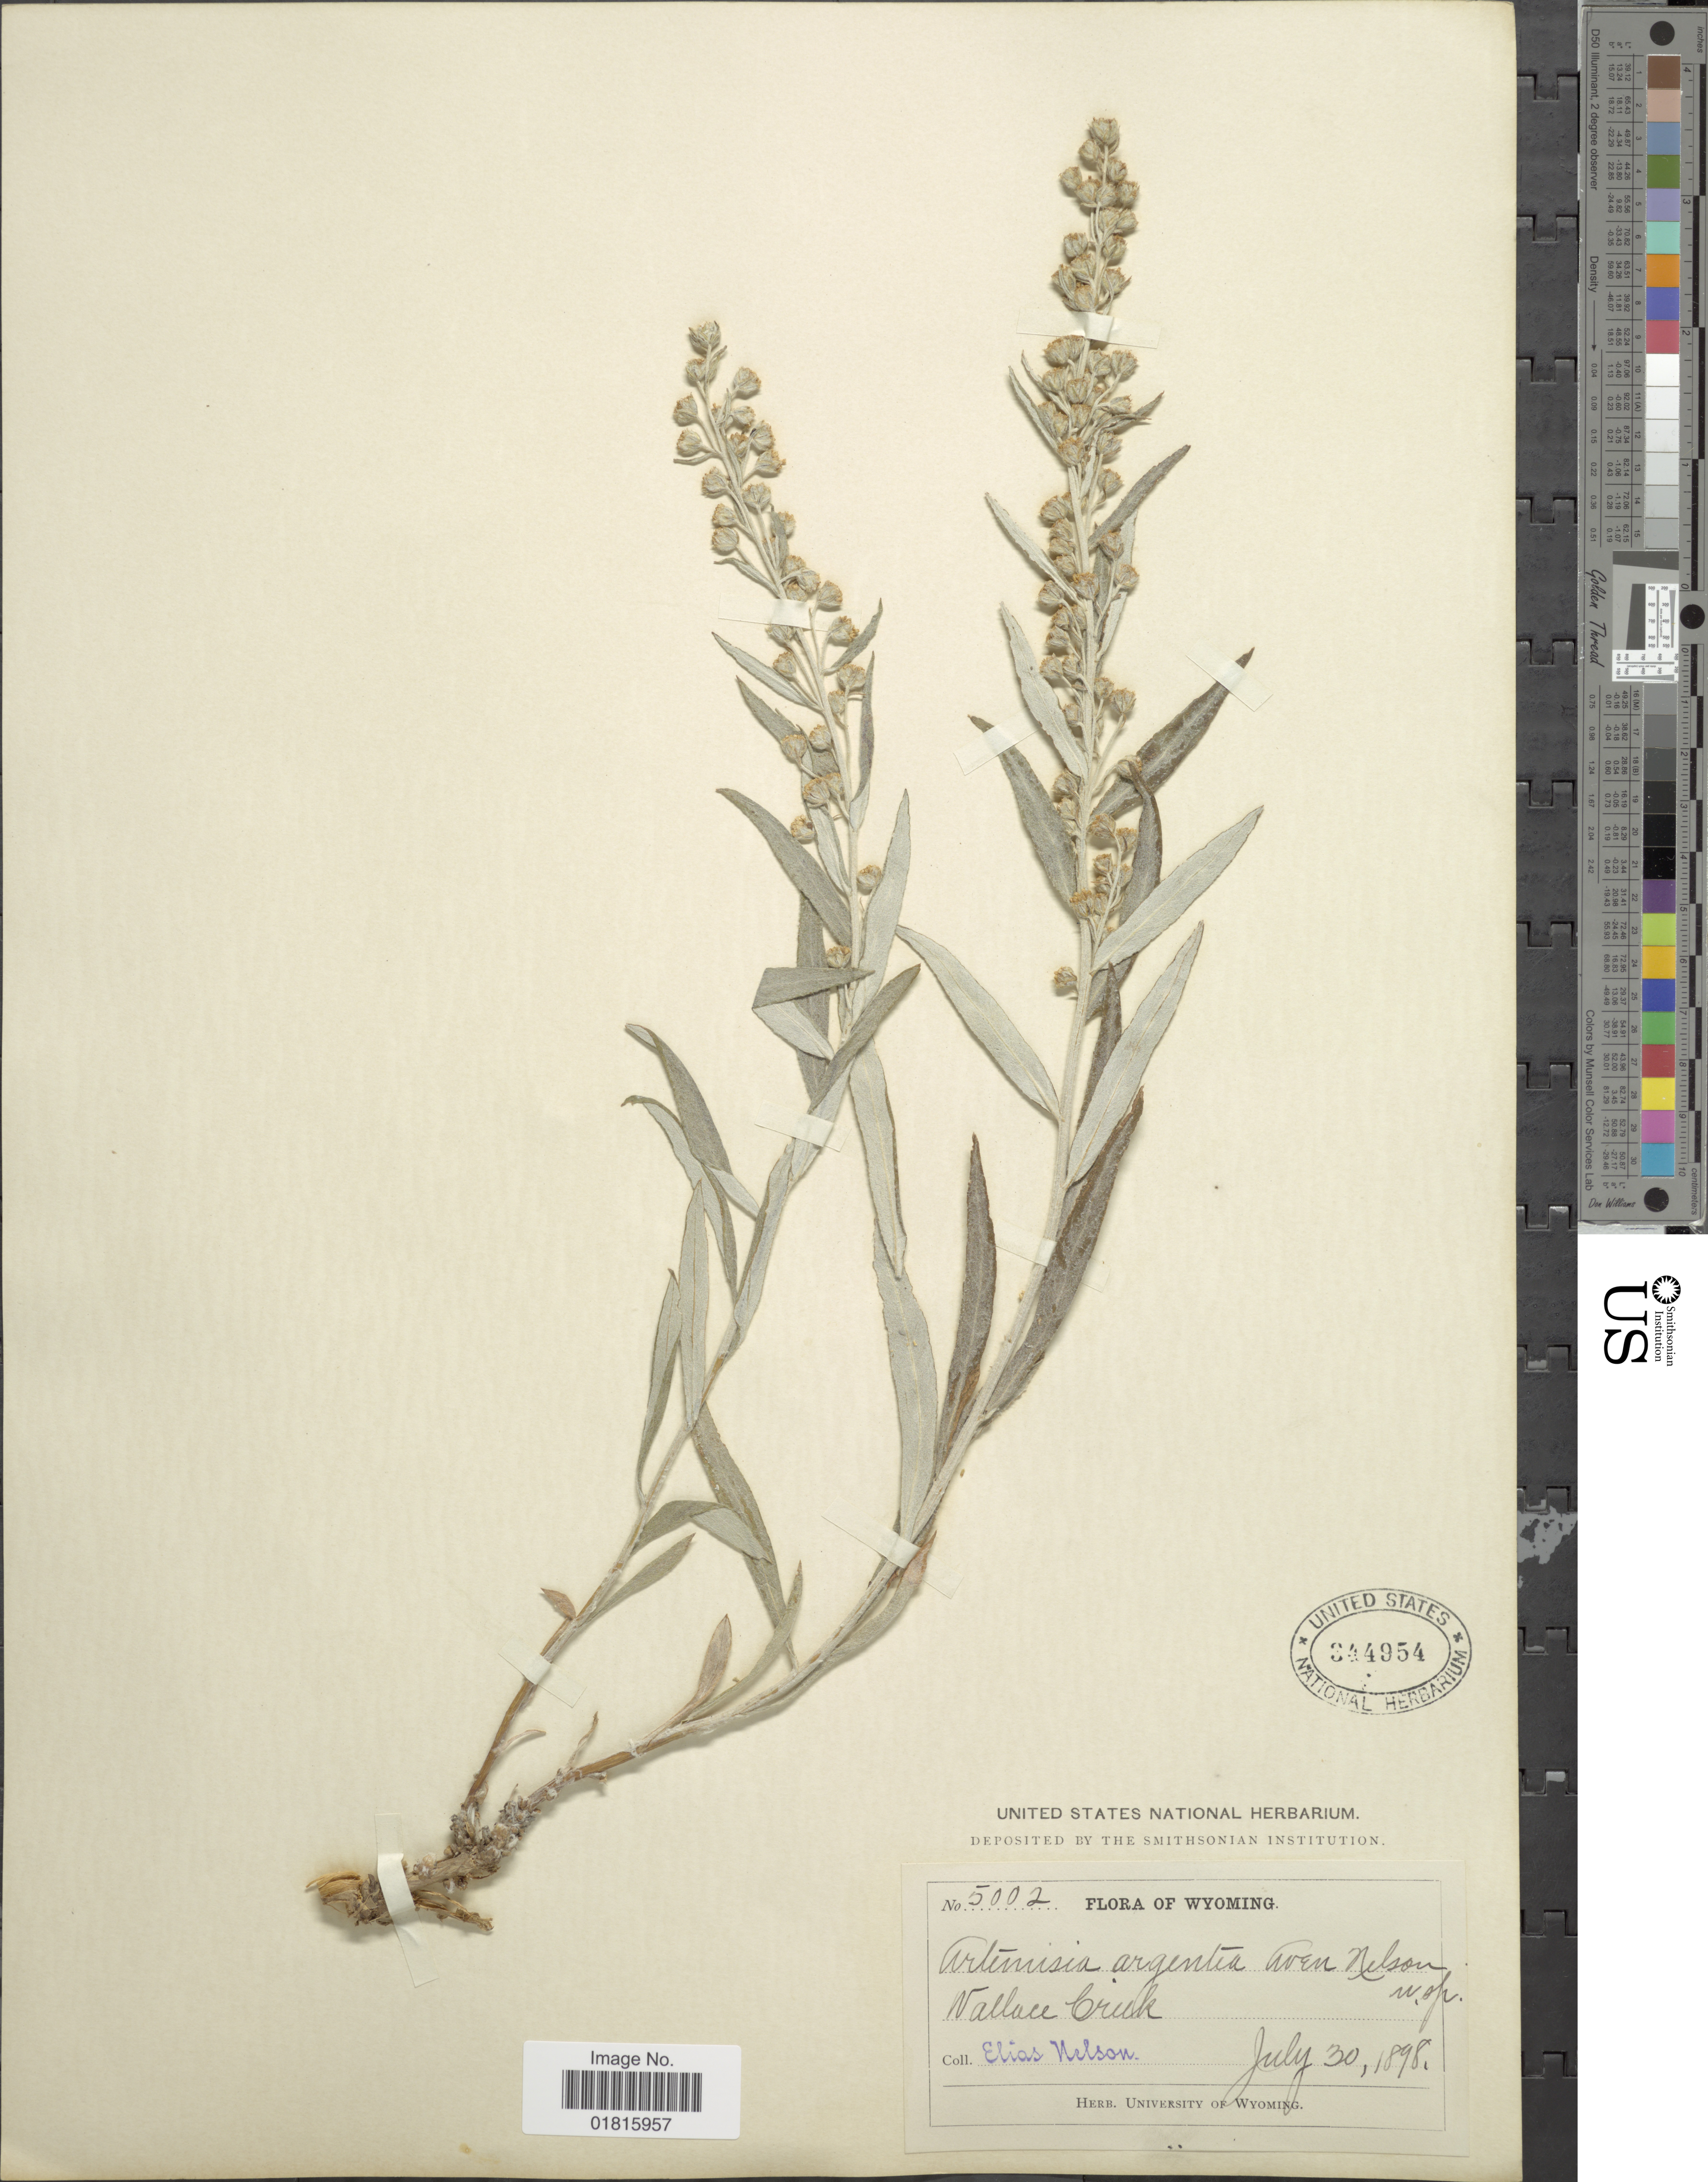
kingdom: Plantae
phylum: Tracheophyta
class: Magnoliopsida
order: Asterales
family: Asteraceae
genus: Artemisia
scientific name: Artemisia longifolia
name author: Nutt.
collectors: E. Nelson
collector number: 5002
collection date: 1898-07-30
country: United States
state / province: Wyoming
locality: Vallace Creek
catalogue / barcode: US 344954